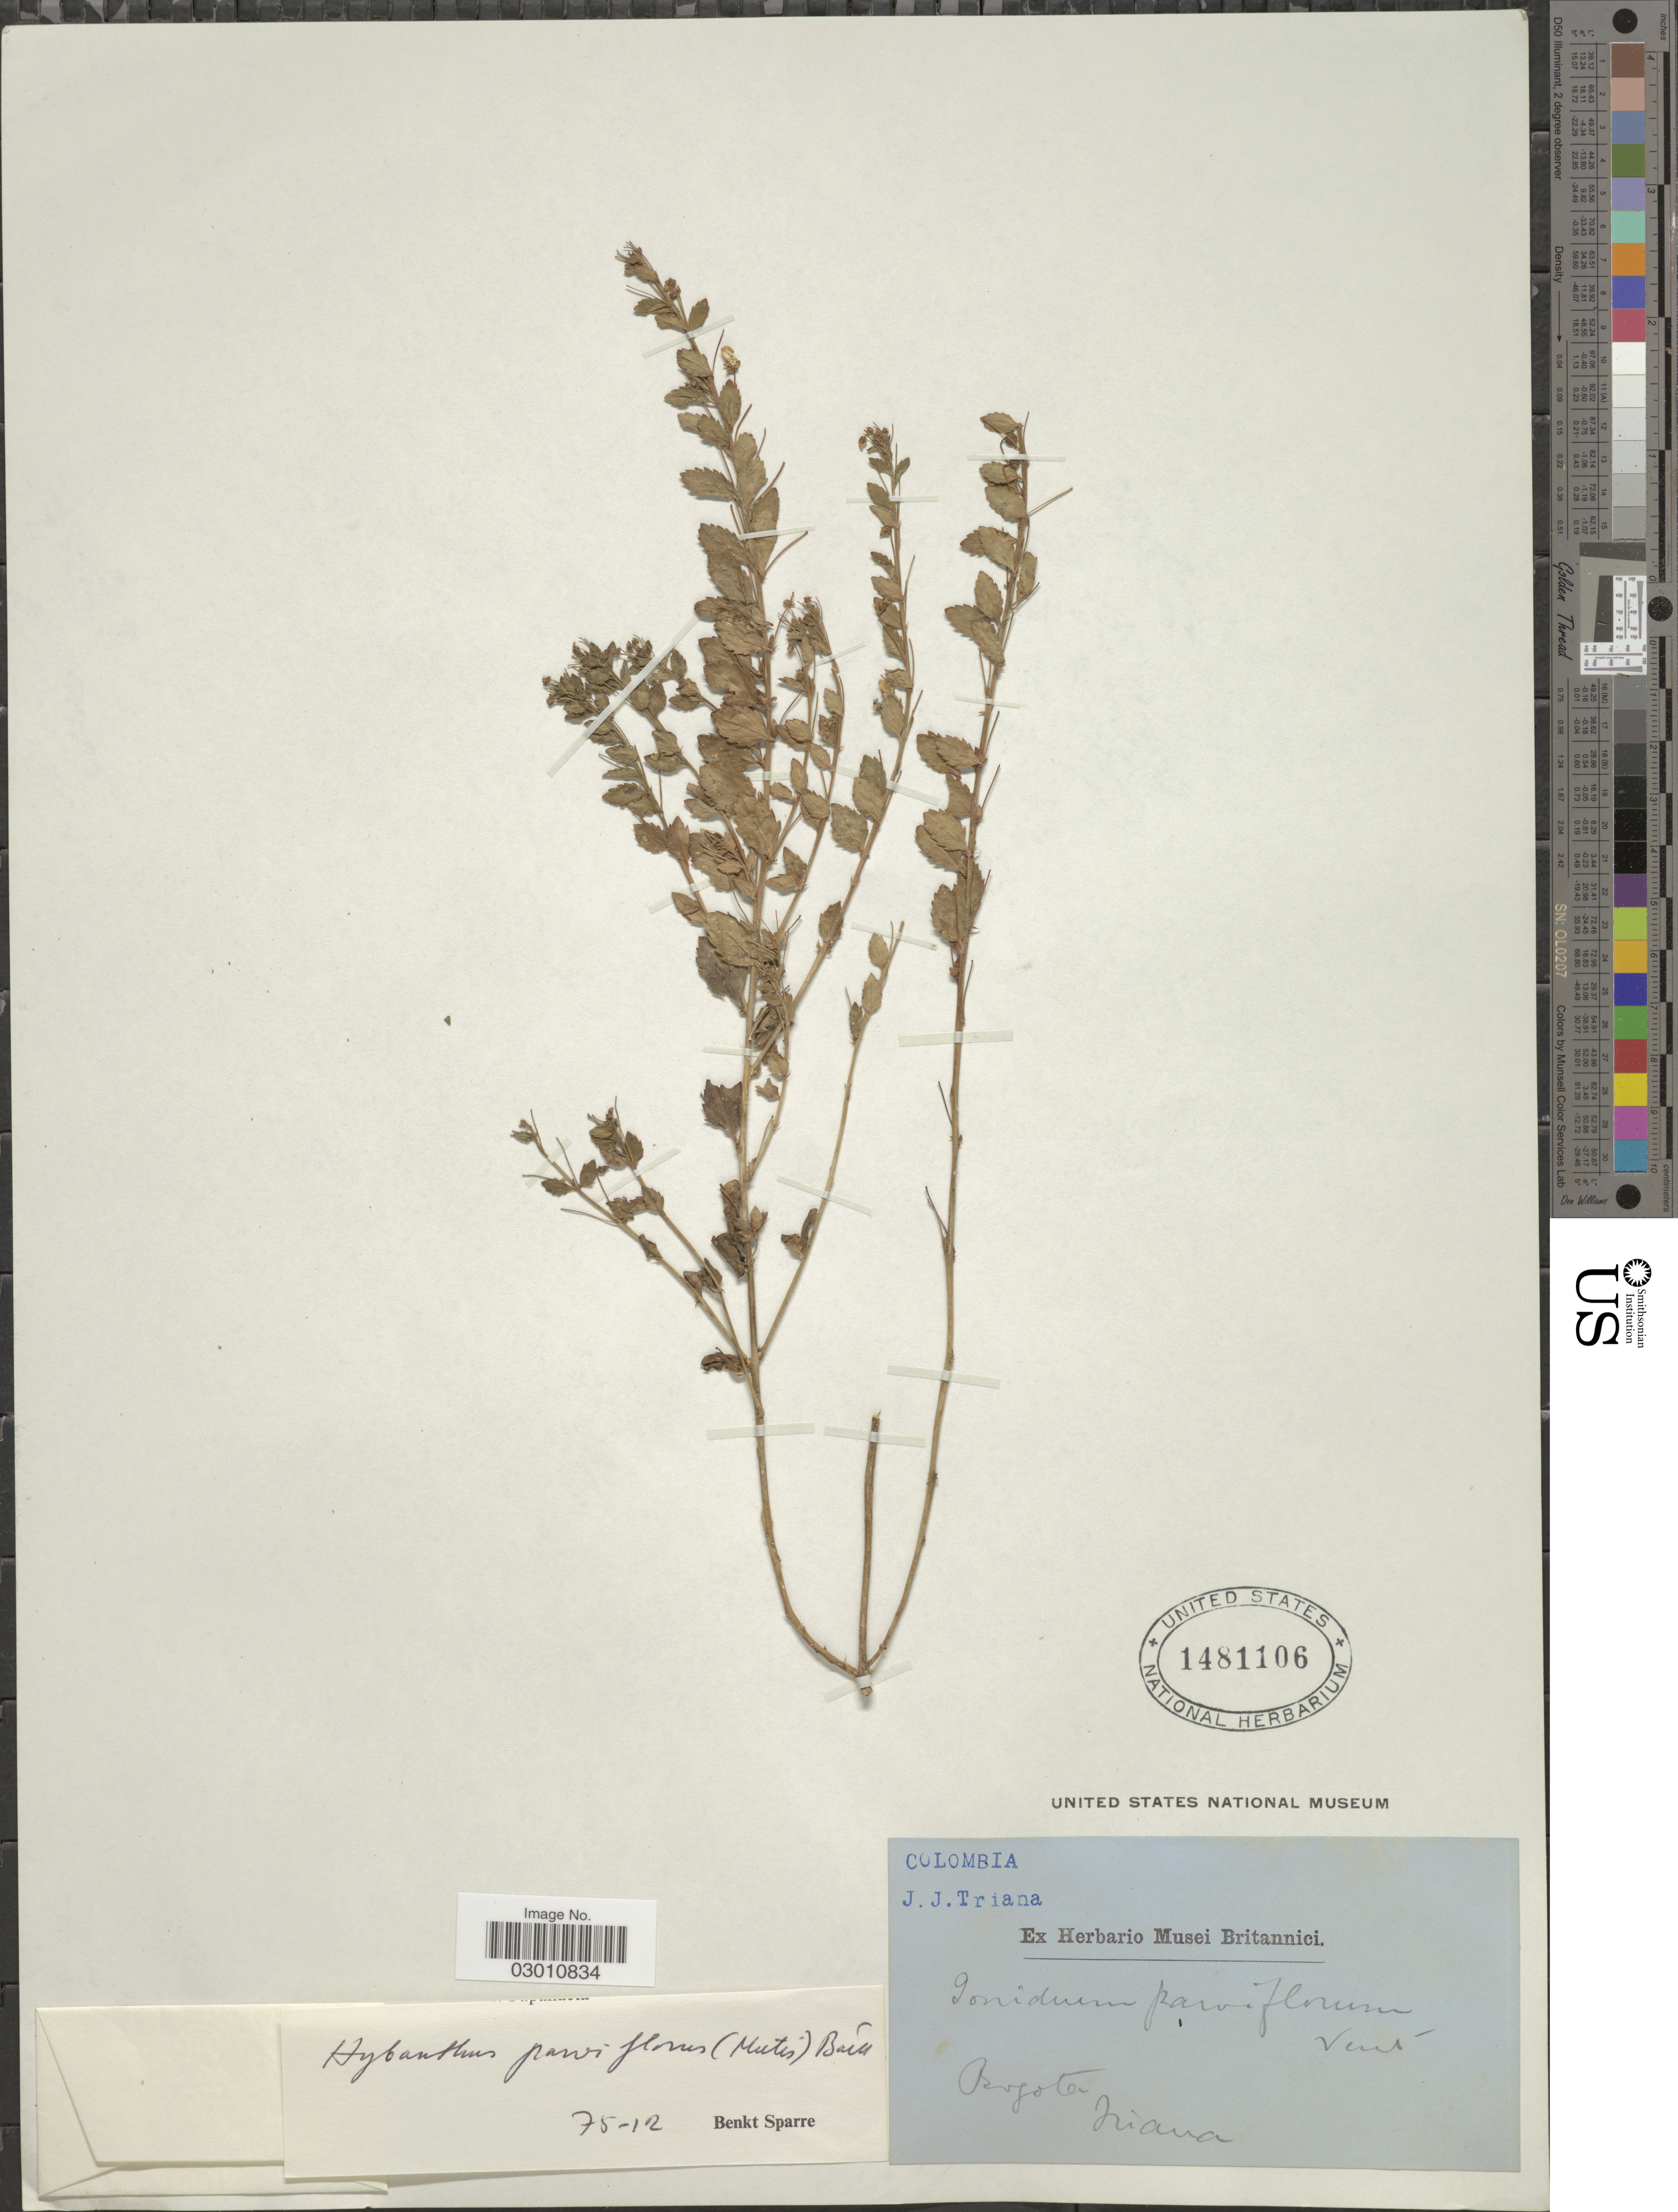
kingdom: Plantae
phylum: Tracheophyta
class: Magnoliopsida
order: Malpighiales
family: Violaceae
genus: Pombalia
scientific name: Pombalia parviflora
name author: (L. f.) Paula-Souza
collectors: J. J. Triana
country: Colombia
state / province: Bogota D.C.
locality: Bogota.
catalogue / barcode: US 1481106